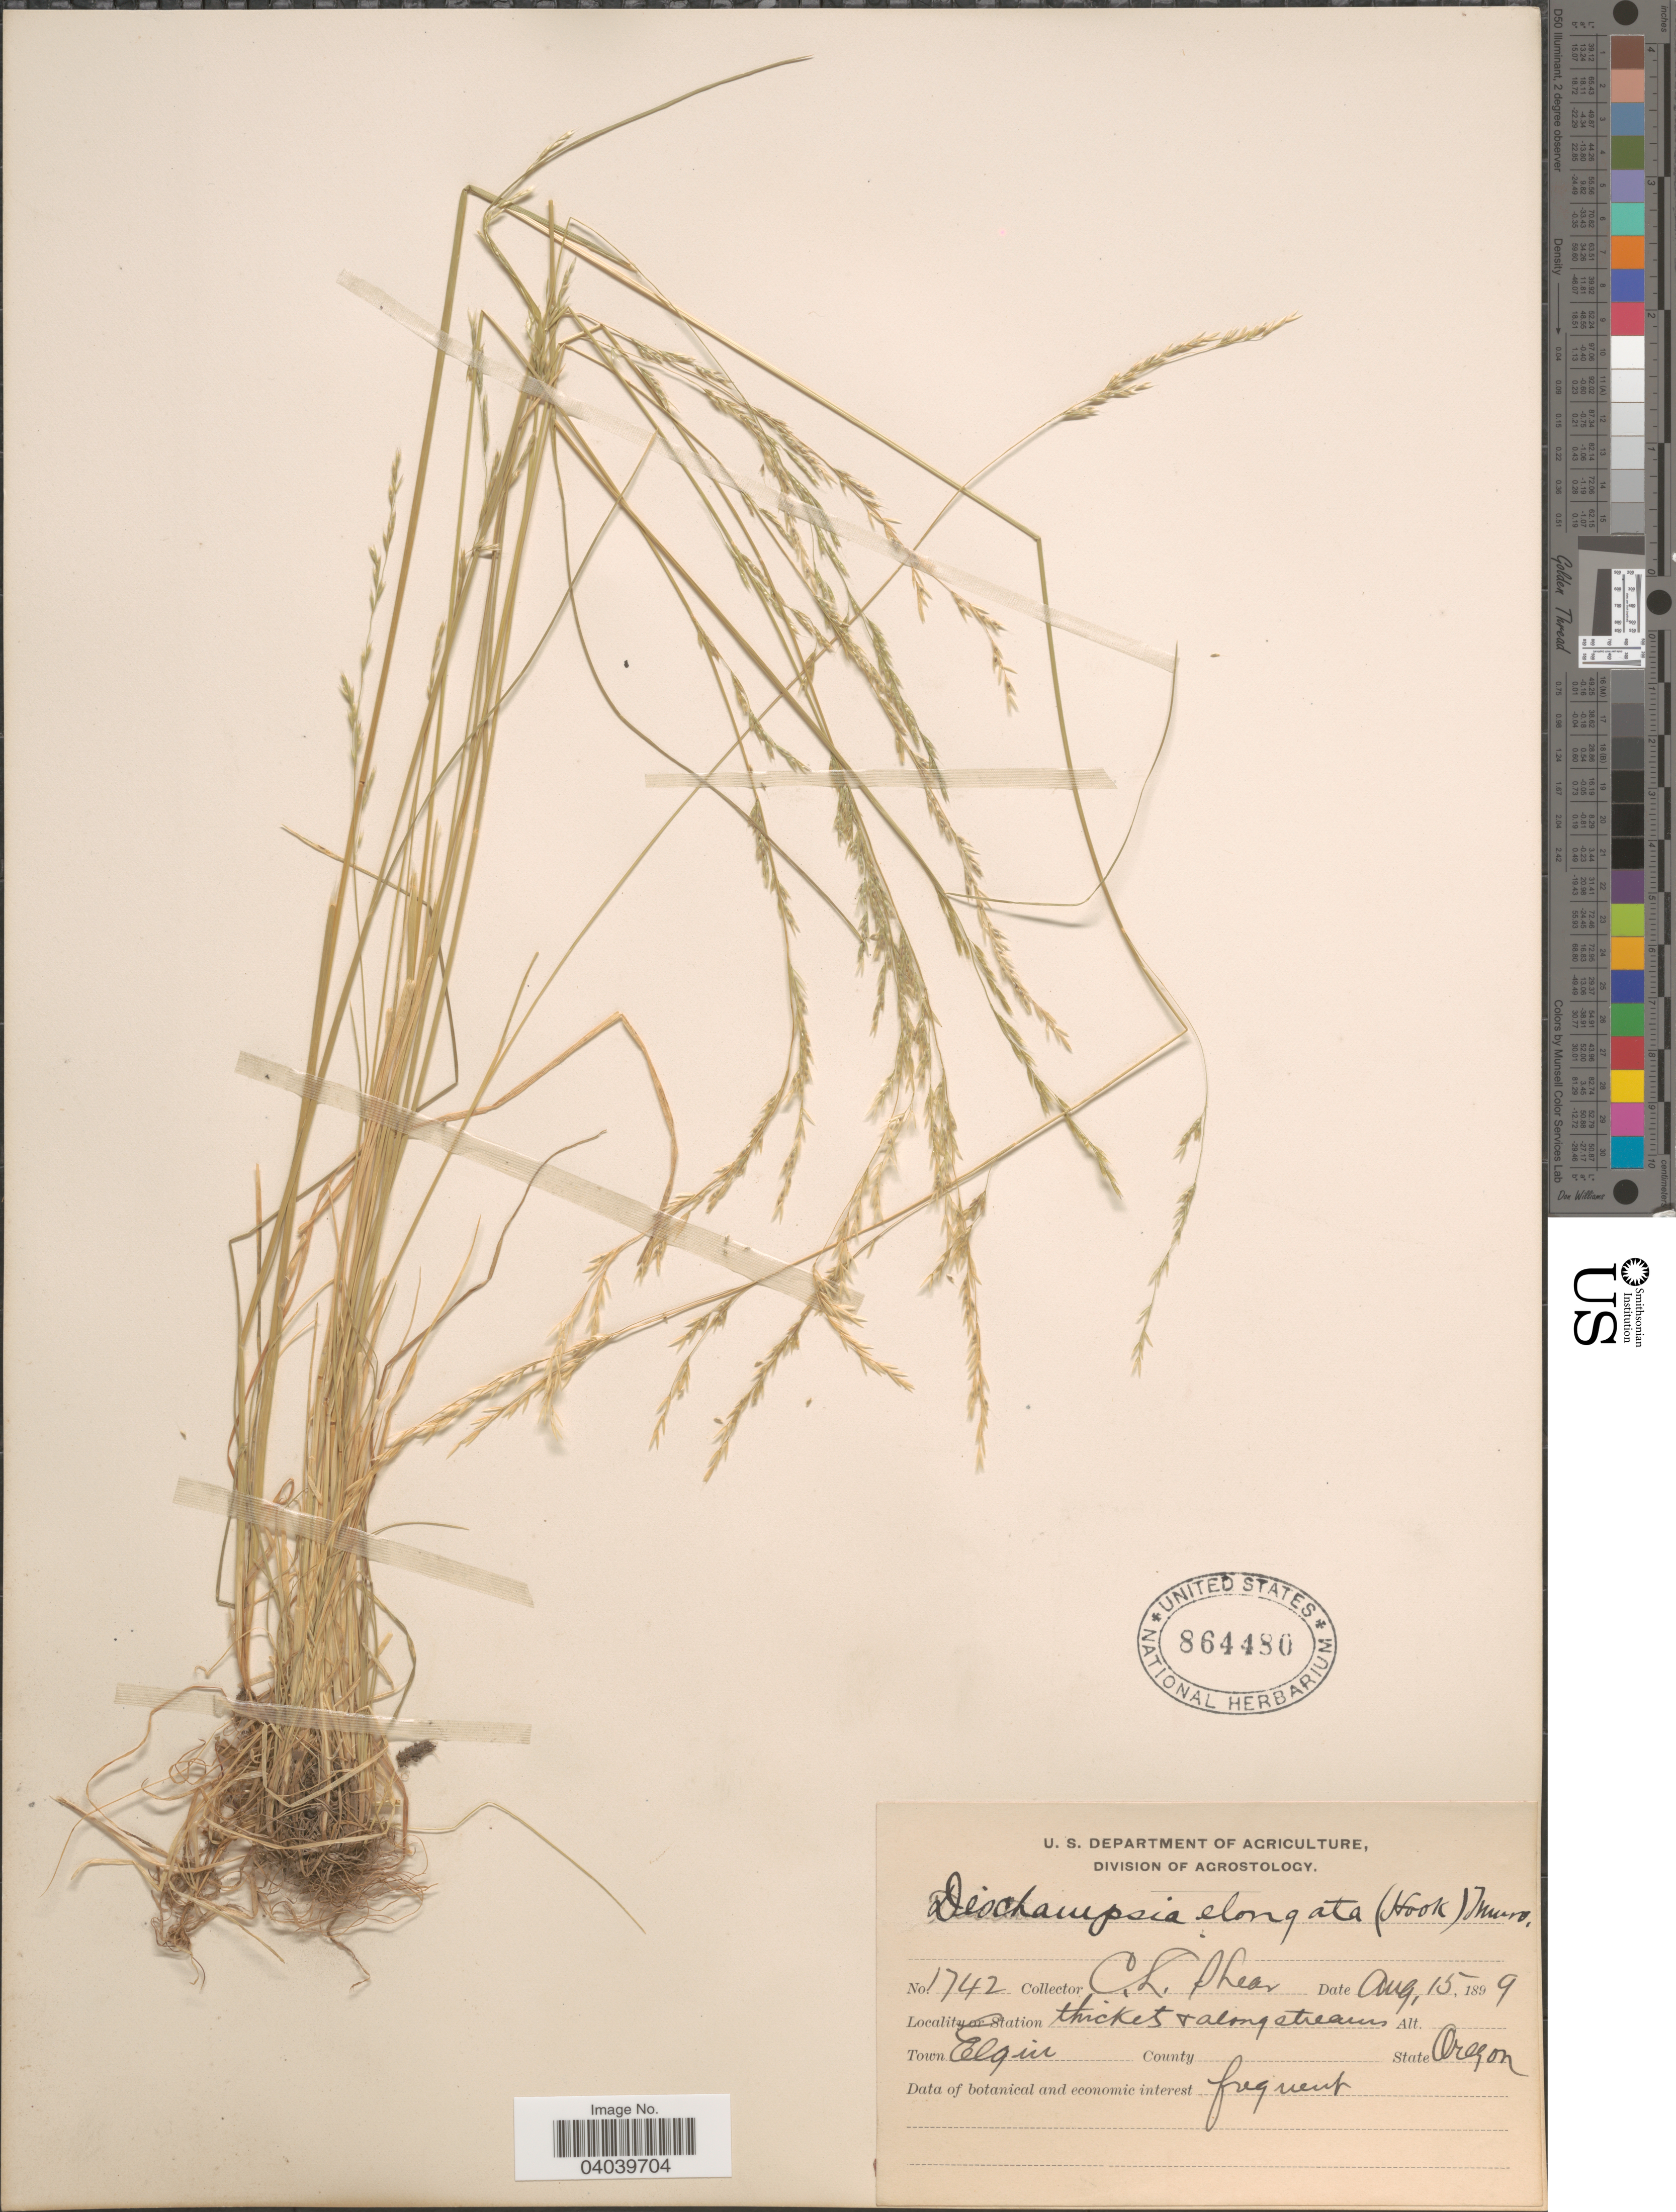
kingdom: Plantae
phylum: Tracheophyta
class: Liliopsida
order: Poales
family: Poaceae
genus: Deschampsia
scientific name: Deschampsia elongata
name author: (Hook.) Munro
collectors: C. L. Shear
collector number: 1742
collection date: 1899-08-15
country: United States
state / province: Oregon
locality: Elgin.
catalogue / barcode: US 864480